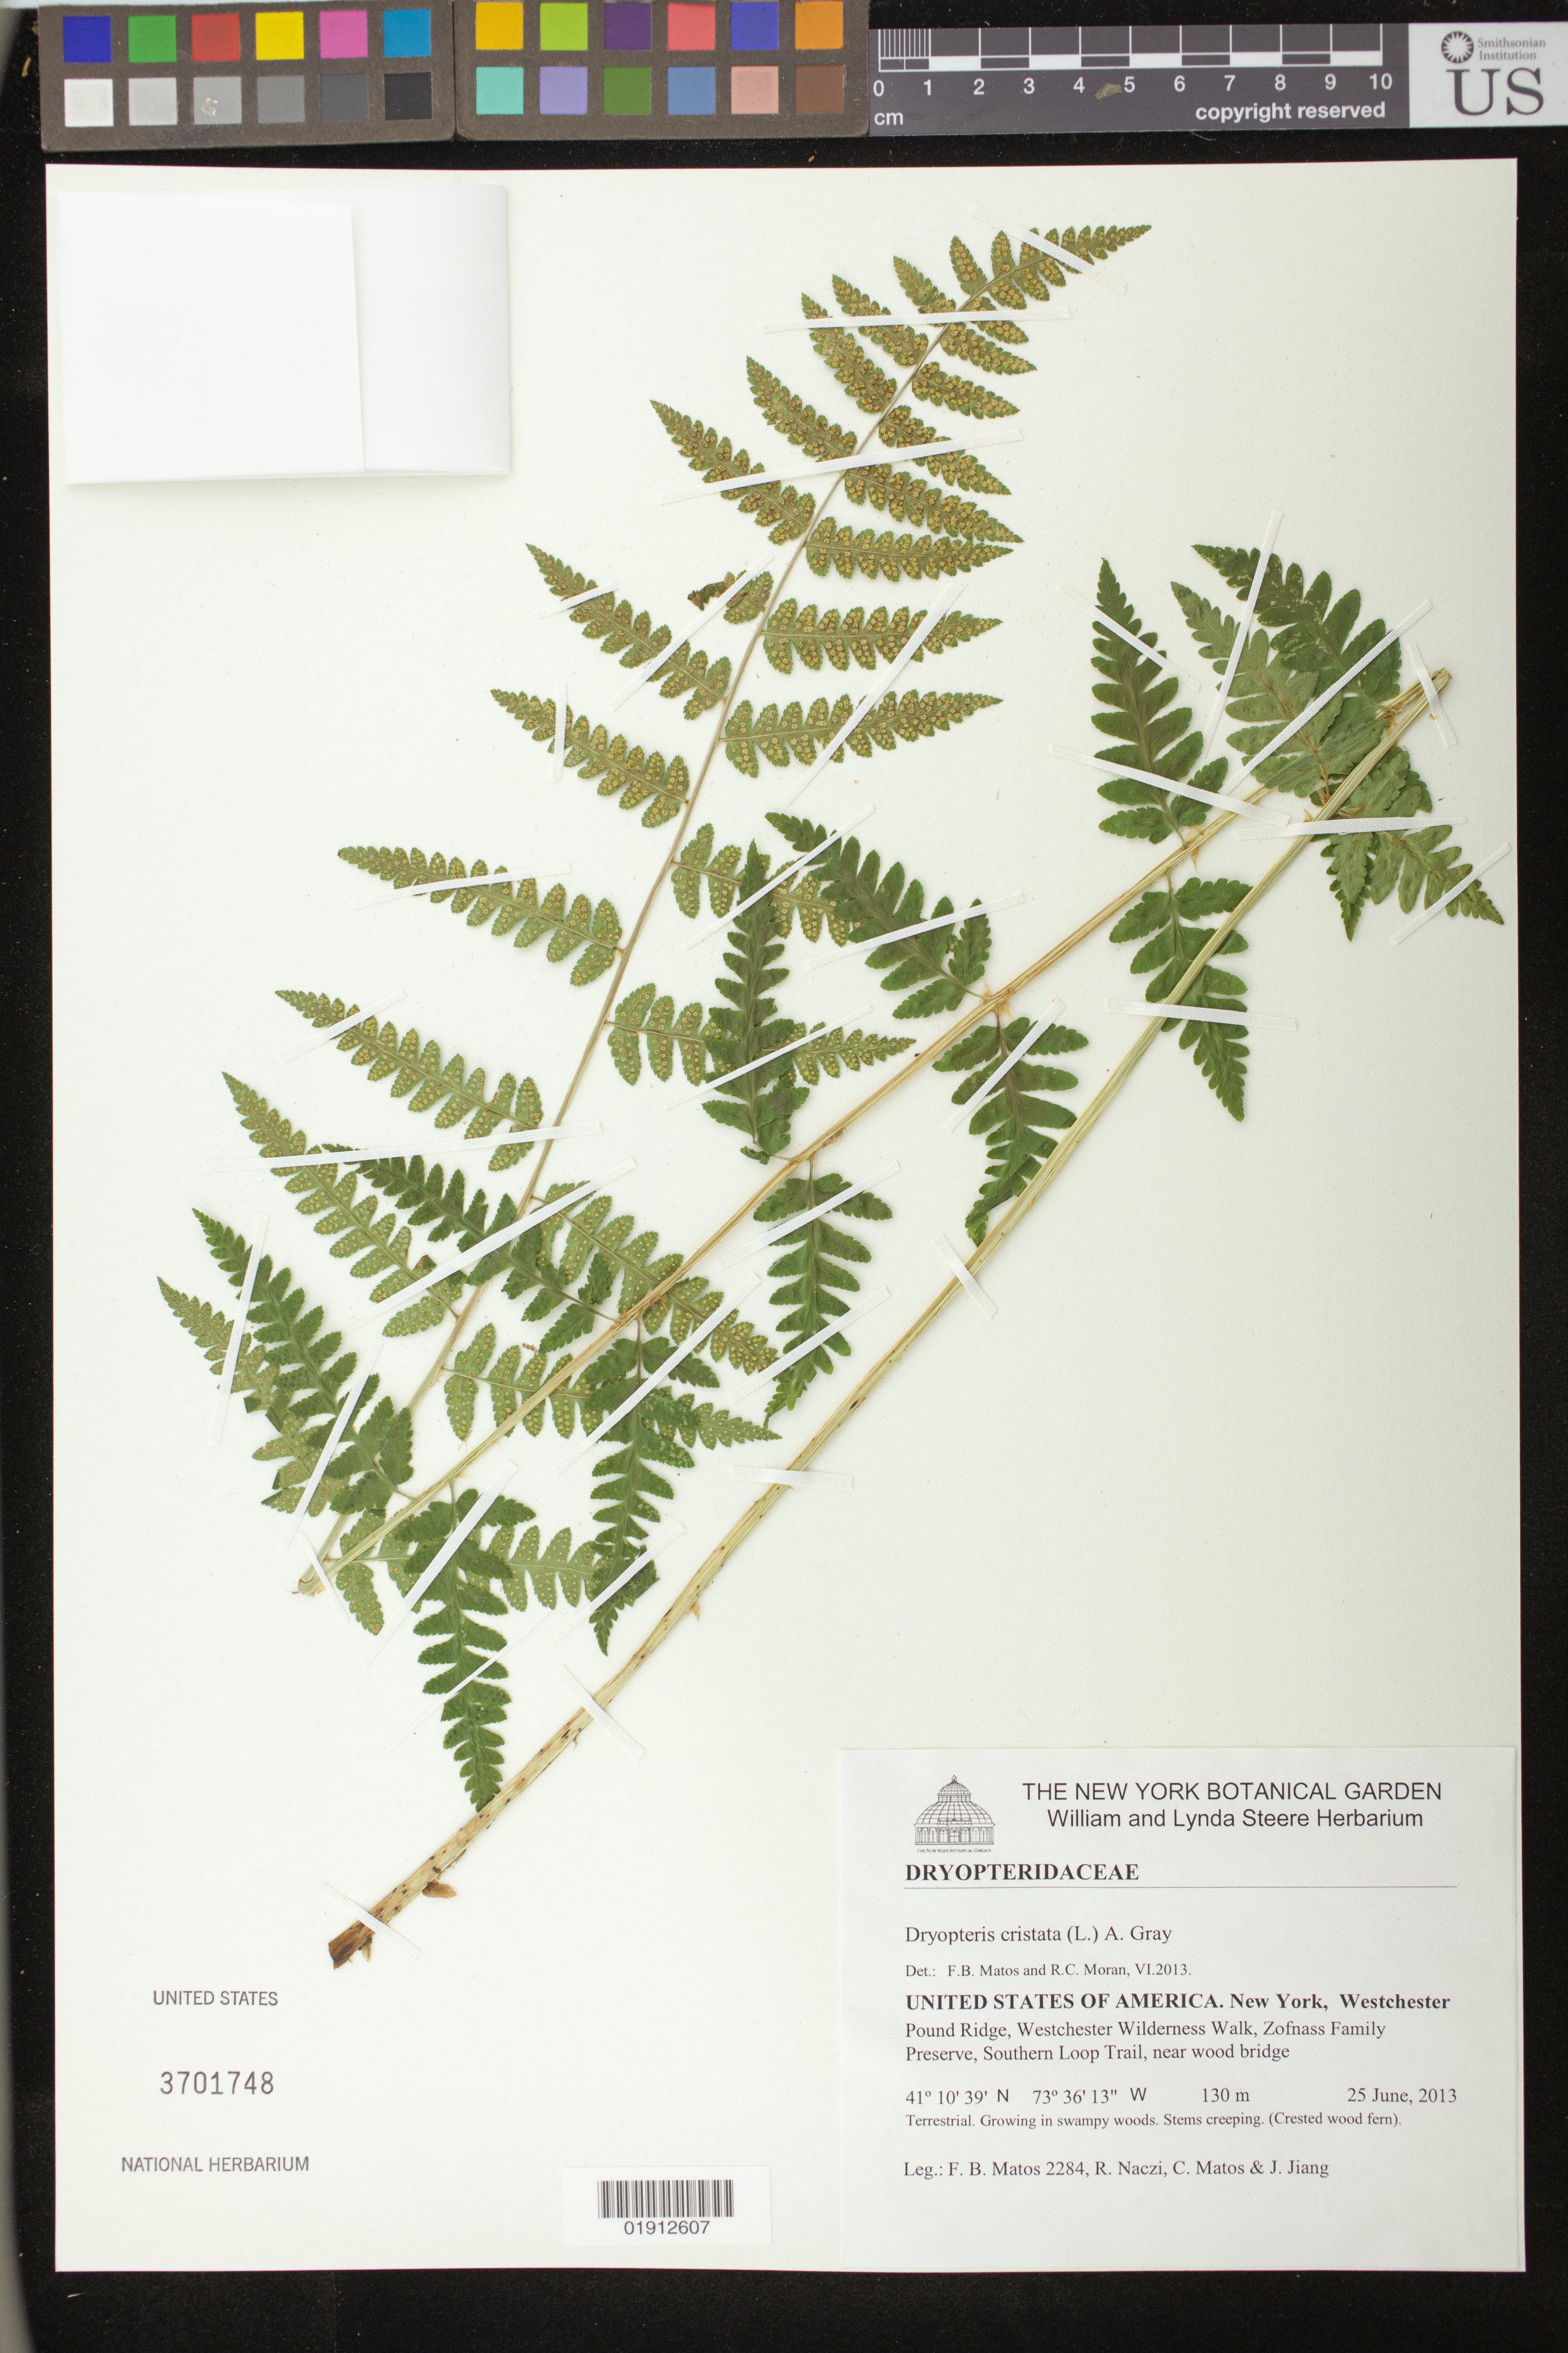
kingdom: Plantae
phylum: Tracheophyta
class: Polypodiopsida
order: Polypodiales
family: Dryopteridaceae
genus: Dryopteris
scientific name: Dryopteris cristata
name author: (L.) A. Gray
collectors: F. Matos, R. F. C. Naczi, C. Matos & J. Jiang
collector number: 2284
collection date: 2013-06-25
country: United States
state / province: New York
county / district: Westchester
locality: Pound Ridge, Westchester Wilderness Walk, Zofnass Family Preserve, Southern Loop Trail, near wood bridge.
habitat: Growing in swampy woods.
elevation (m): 130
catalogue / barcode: US 3701748